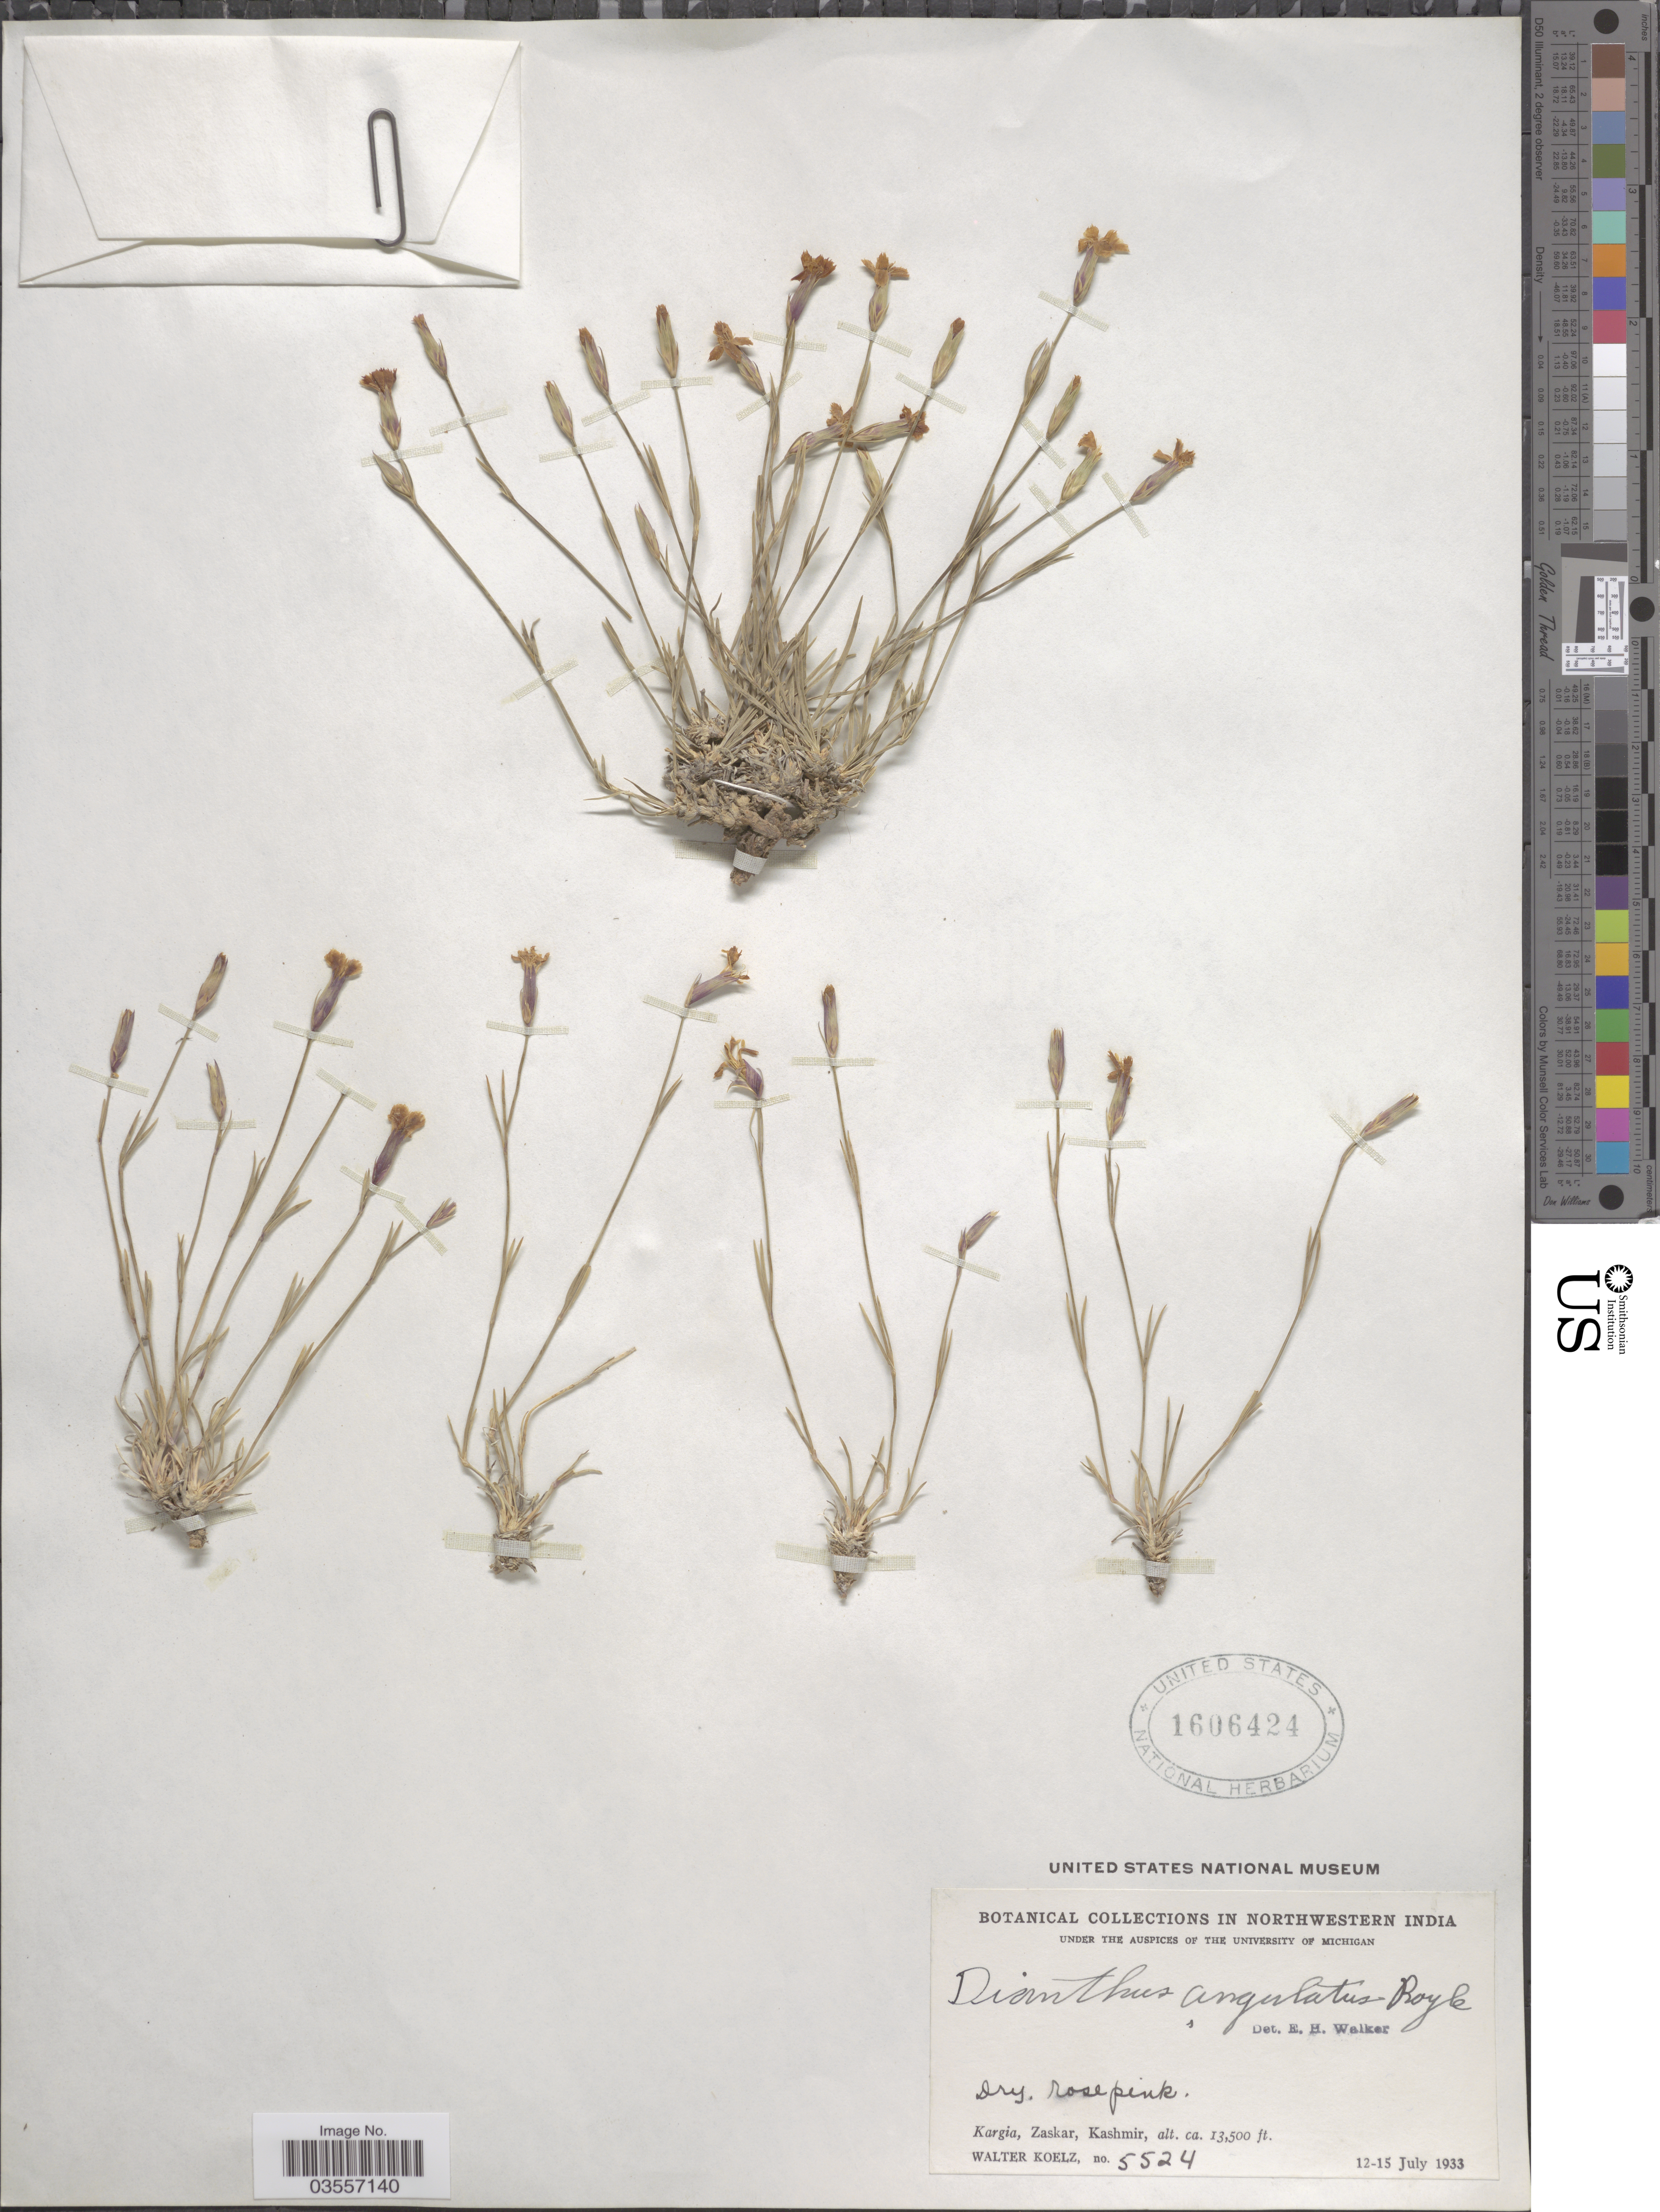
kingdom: Plantae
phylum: Tracheophyta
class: Magnoliopsida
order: Caryophyllales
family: Caryophyllaceae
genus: Dianthus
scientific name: Dianthus angulatus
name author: Royle ex Benth.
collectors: W. N. Koelz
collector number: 5524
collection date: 1933-07-12/1933-07-15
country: India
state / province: Jammu and Kashmir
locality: Northwestern India. Kargia, Zaskar, Kashmir.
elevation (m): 4115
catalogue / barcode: US 1606424